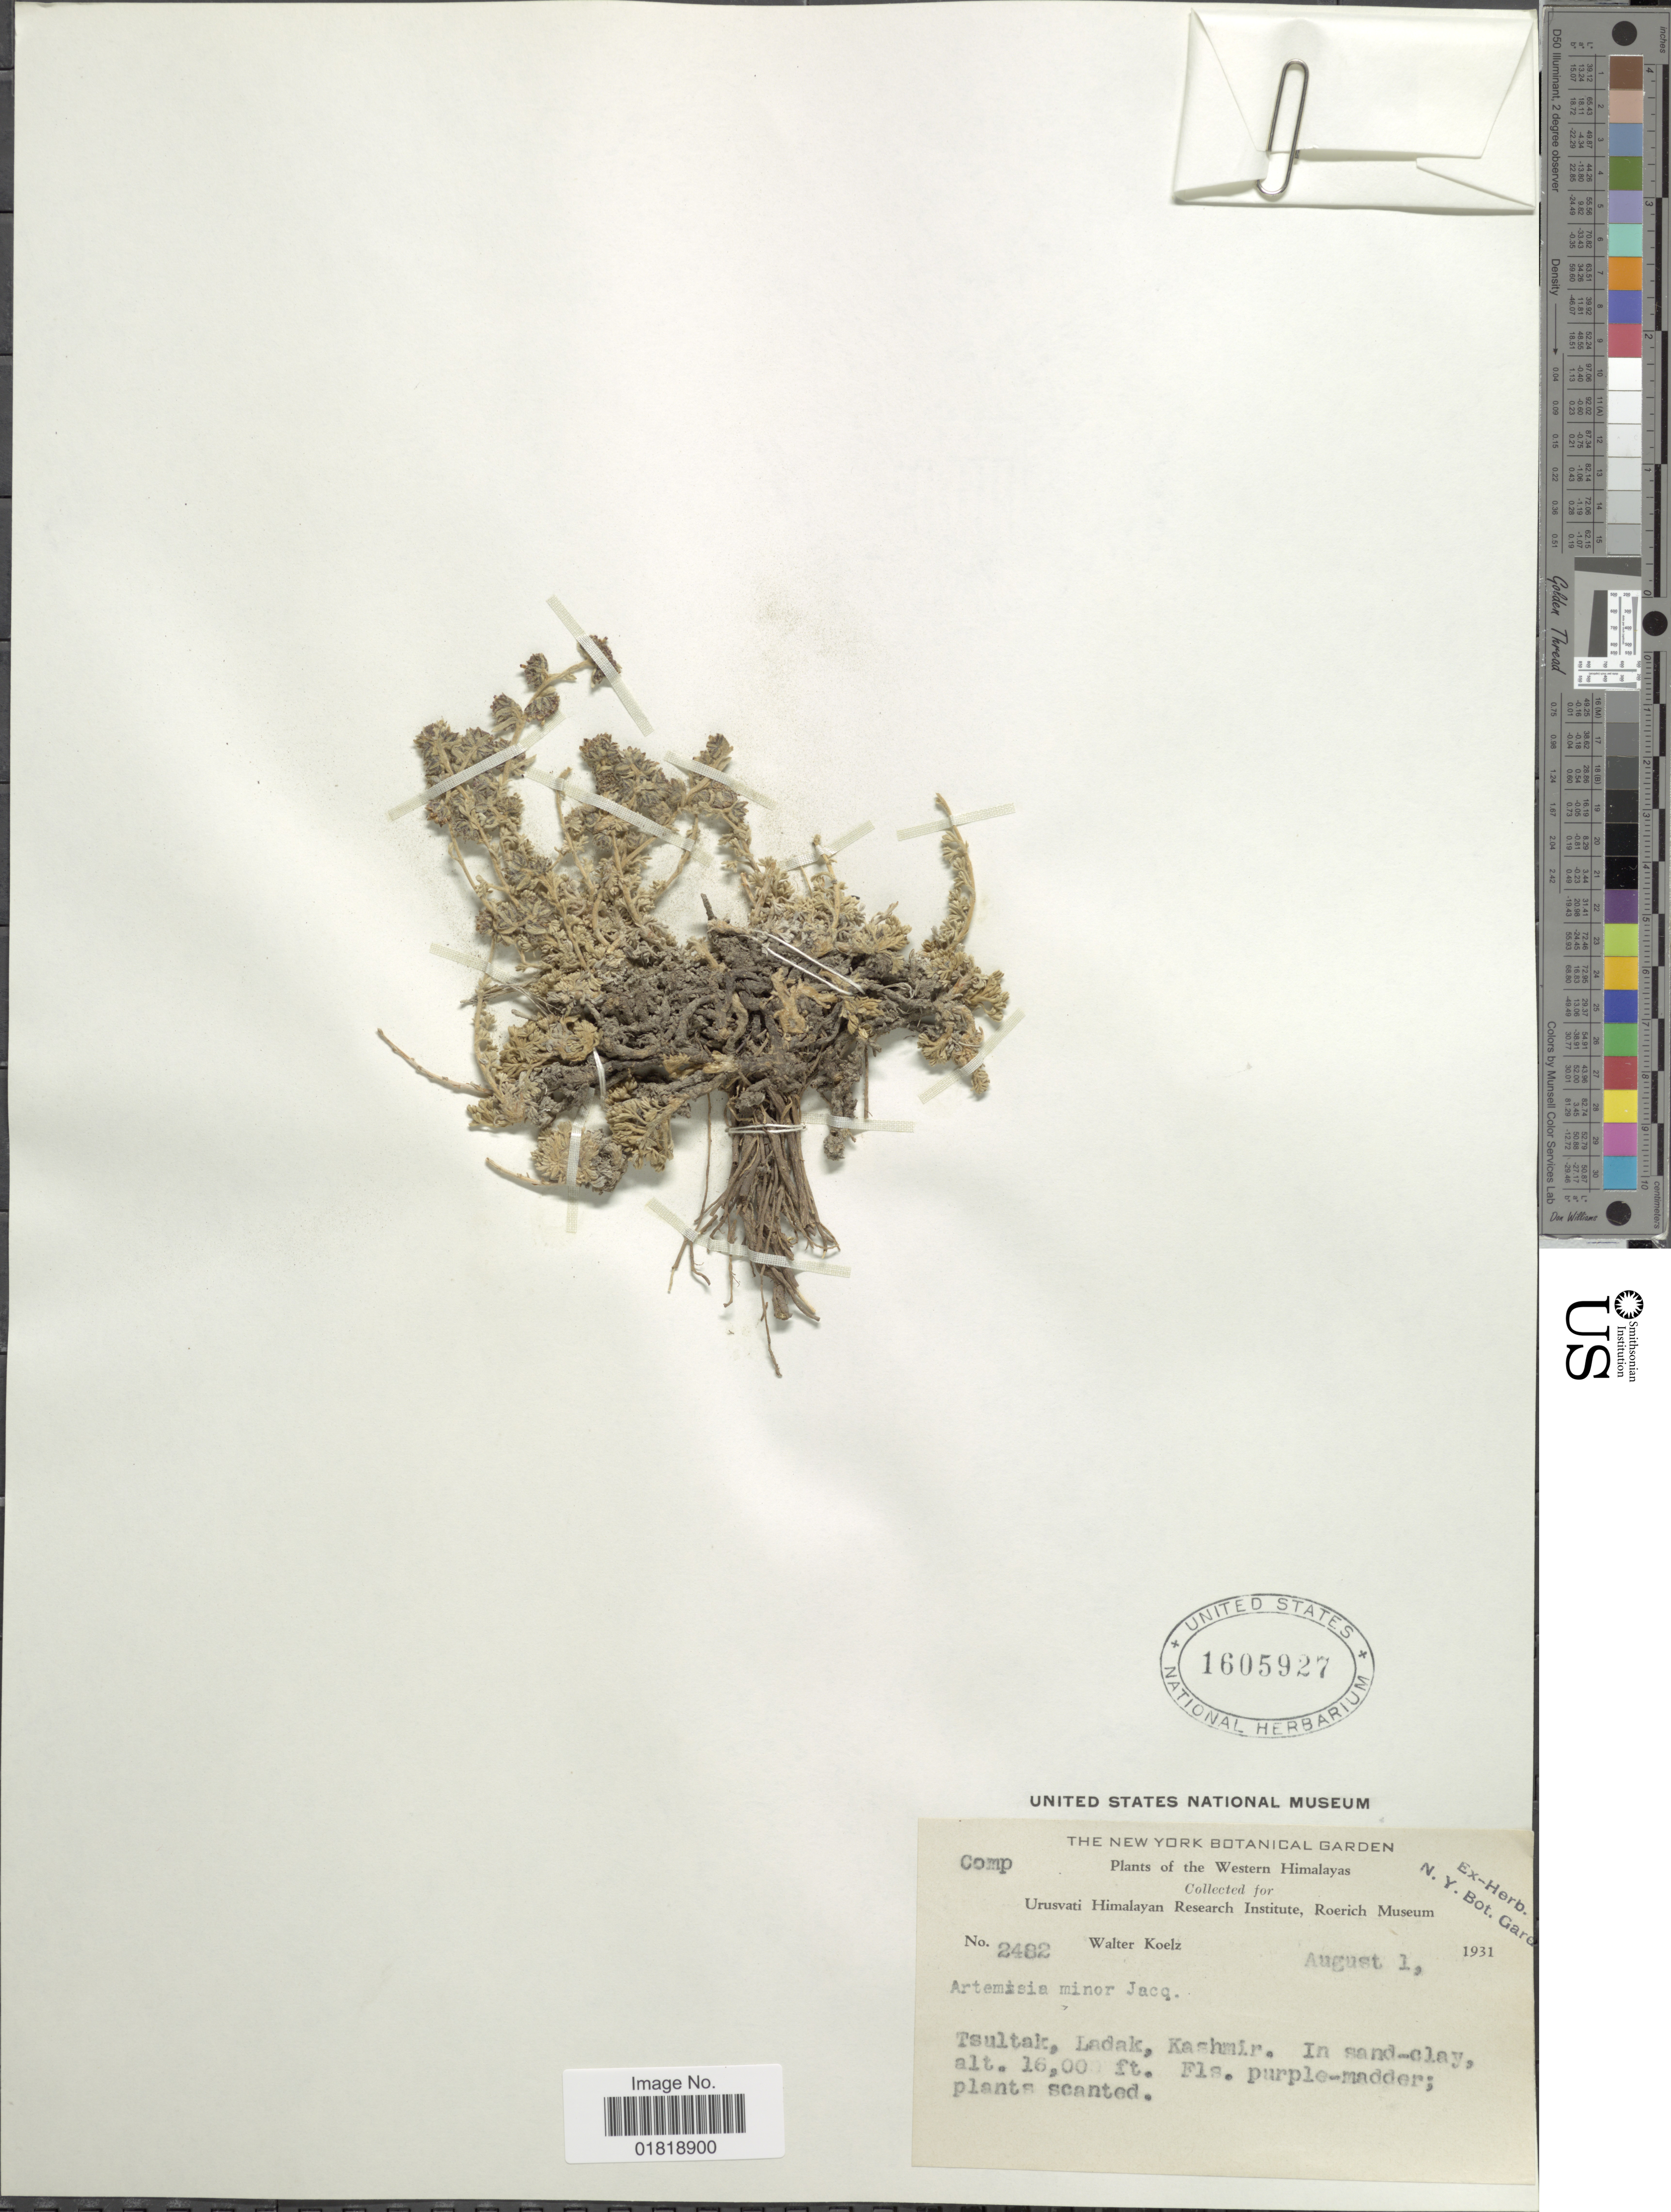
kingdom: Plantae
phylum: Tracheophyta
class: Magnoliopsida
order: Asterales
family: Asteraceae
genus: Artemisia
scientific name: Artemisia minor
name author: Jacq.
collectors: W. N. Koelz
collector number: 2482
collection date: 1931-08-01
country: India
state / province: Ladakh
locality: Western Himalayas, Tsultak, Ladak, Kashmir, in sadny-clay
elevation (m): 488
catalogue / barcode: US 1605927